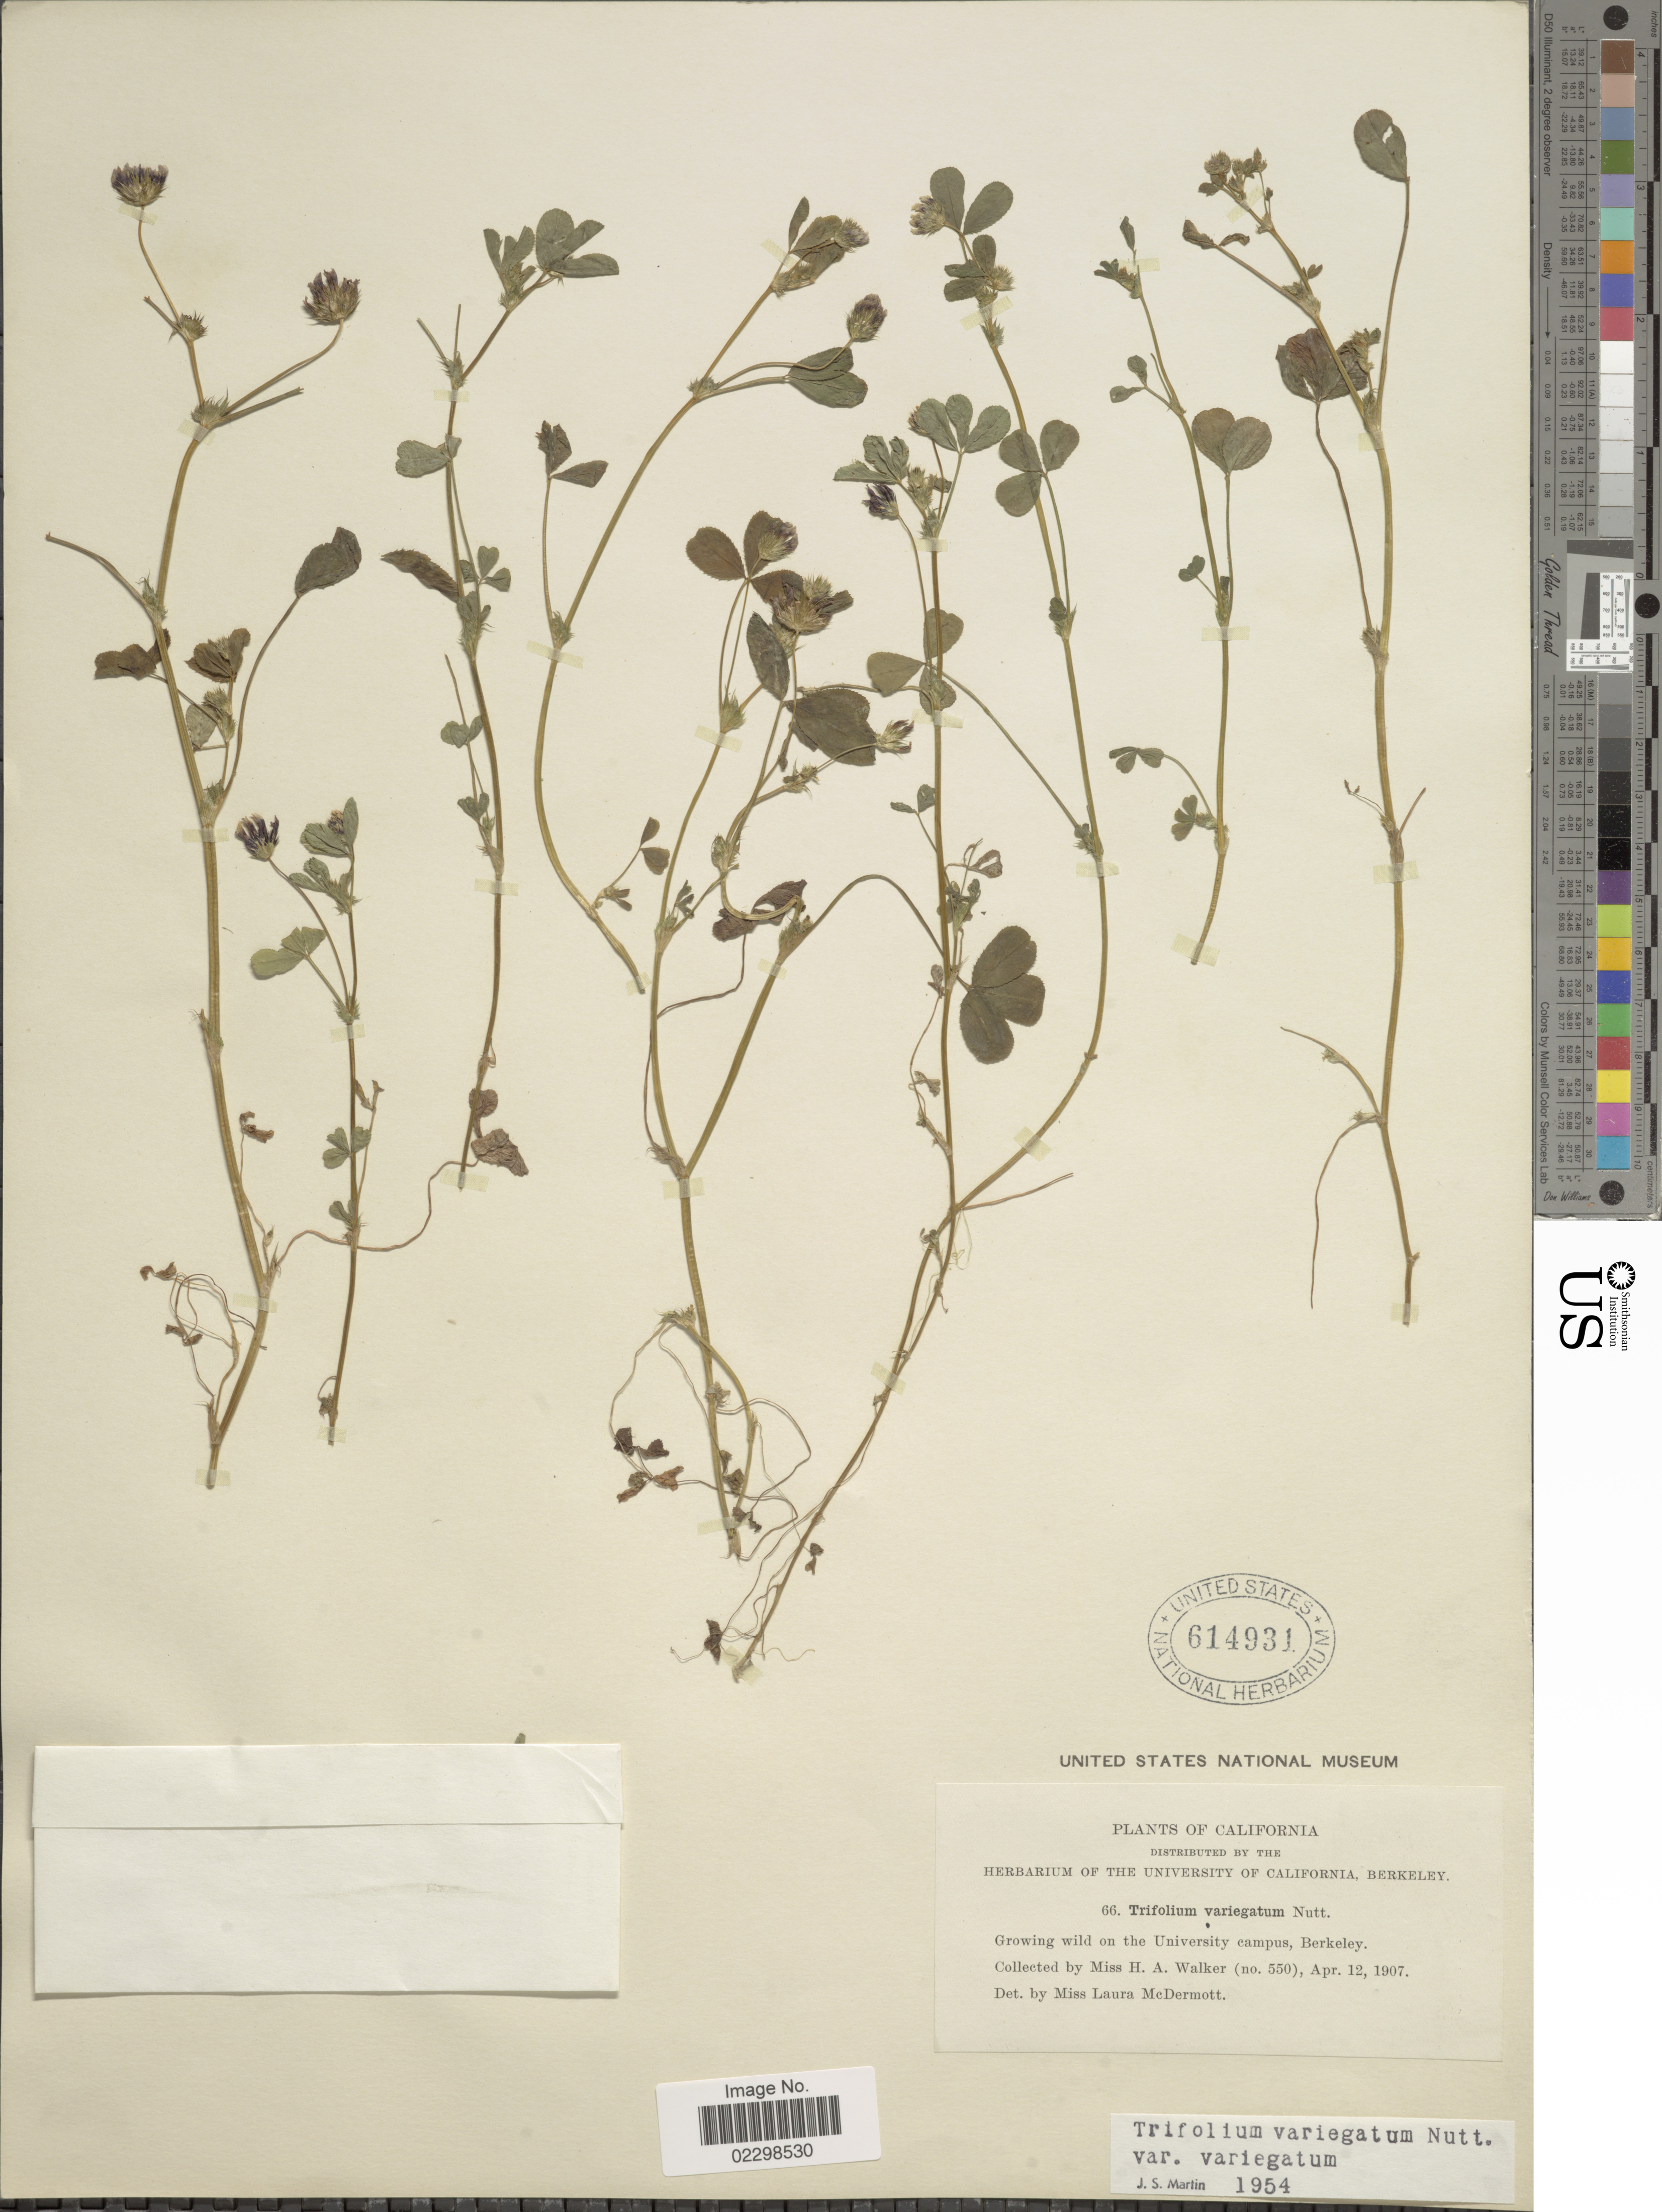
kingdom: Plantae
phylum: Tracheophyta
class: Magnoliopsida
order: Fabales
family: Fabaceae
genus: Trifolium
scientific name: Trifolium variegatum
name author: Nutt.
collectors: H. Walker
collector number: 550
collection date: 1907-04-12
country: United States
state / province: California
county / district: Alameda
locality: University campus, Berkeley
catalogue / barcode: US 614931